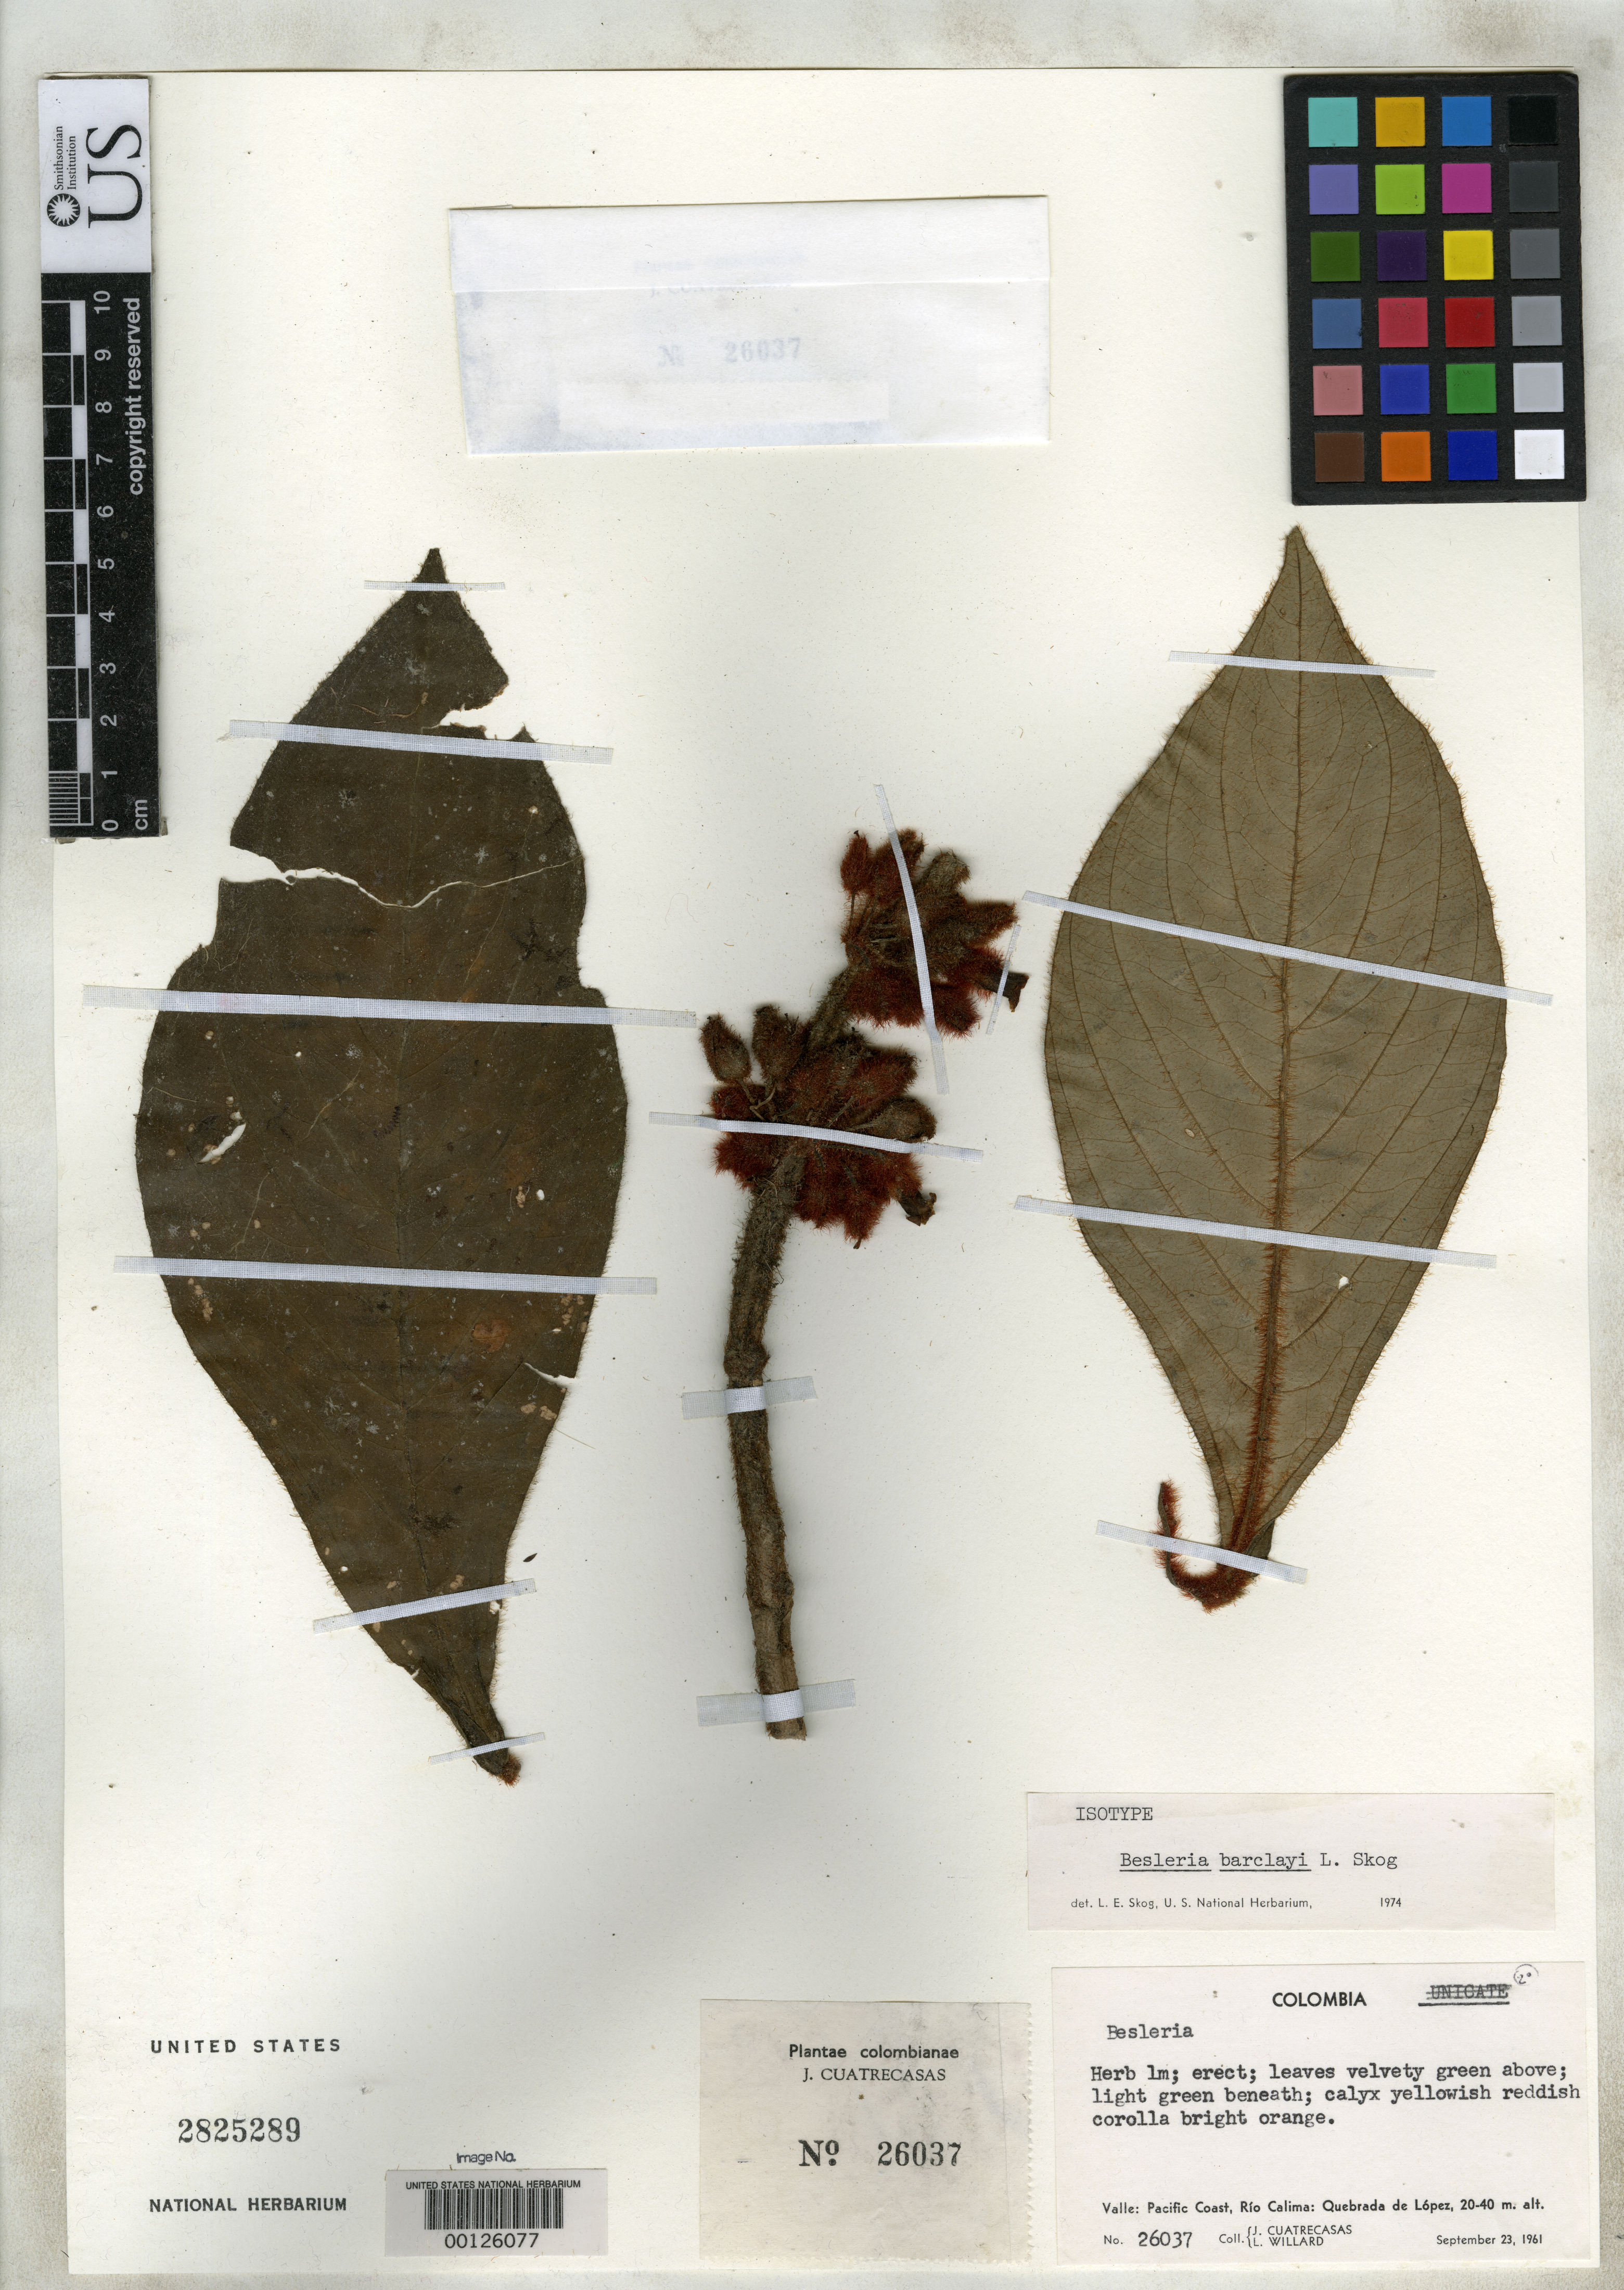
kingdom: Plantae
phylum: Tracheophyta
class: Magnoliopsida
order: Lamiales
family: Gesneriaceae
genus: Besleria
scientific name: Besleria barclayi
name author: L.E. Skog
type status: Isotype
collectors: J. Cuatrecasas & L. Willard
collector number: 26037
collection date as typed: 23 Sep 1961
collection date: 1961-09-23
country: Colombia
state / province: Valle del Cauca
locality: Quebrada de Lopez, Rio Calima, Pacific Coast.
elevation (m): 20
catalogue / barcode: US 2825289